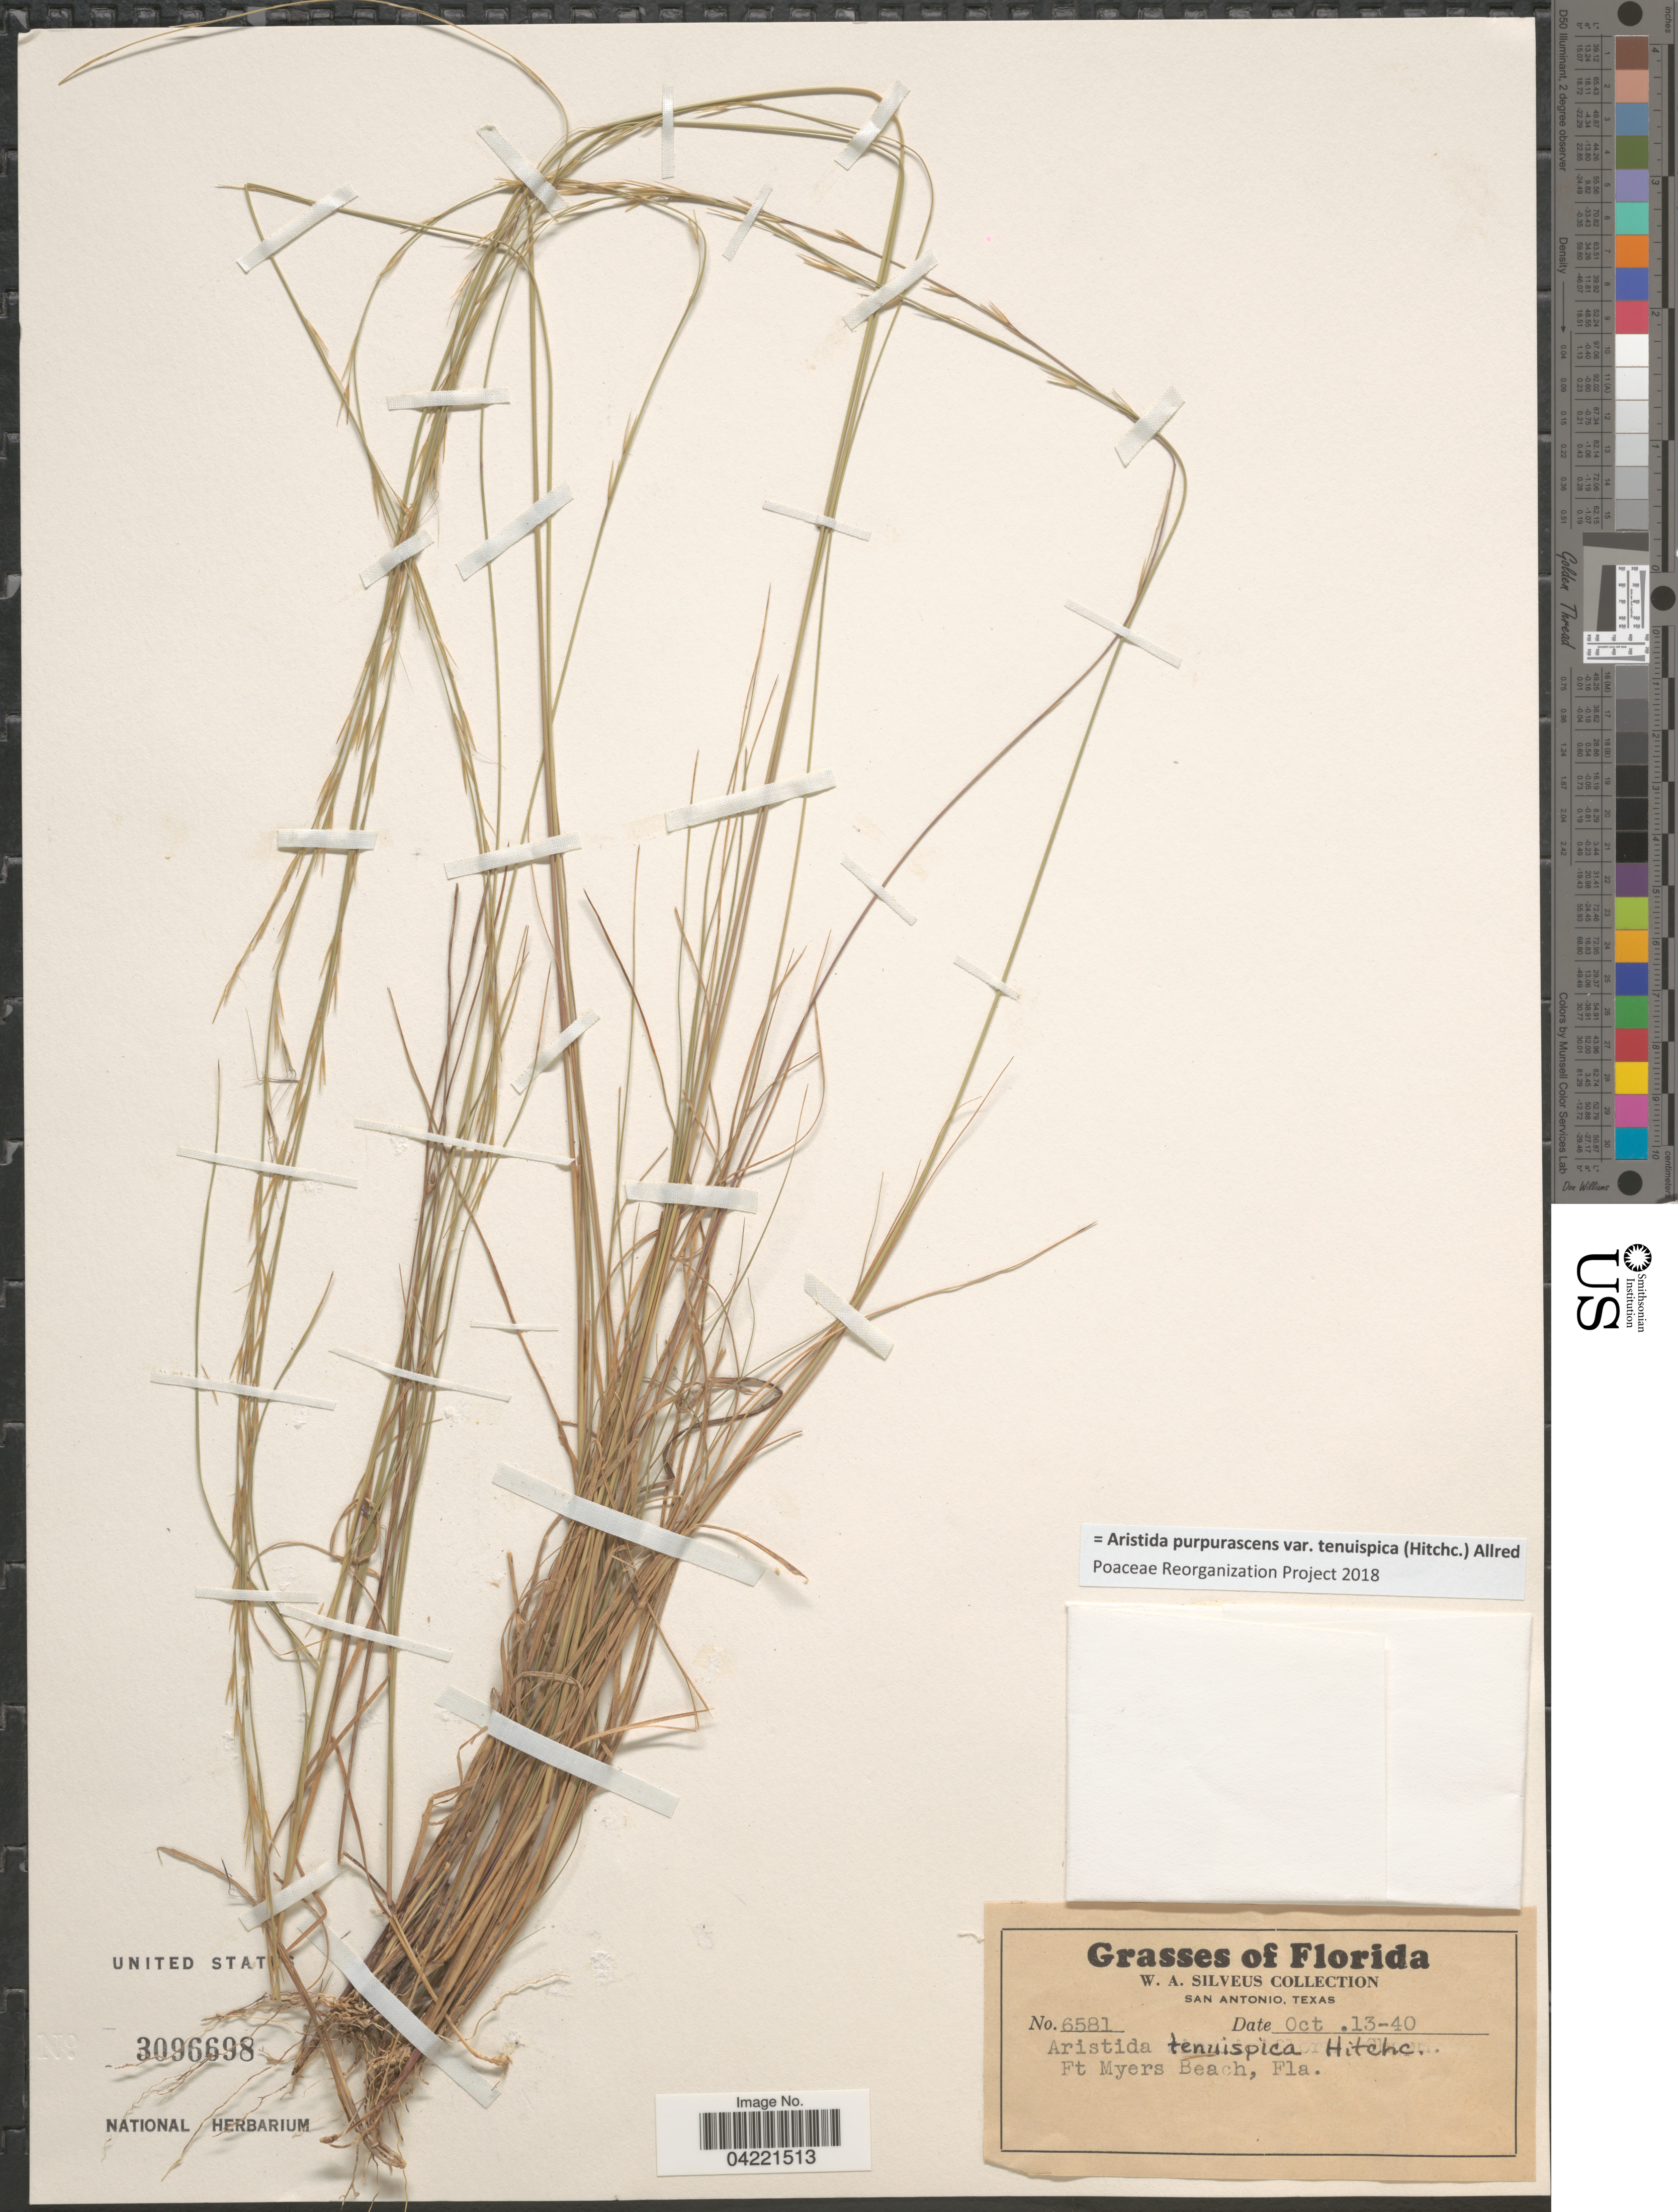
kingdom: Plantae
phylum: Tracheophyta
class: Liliopsida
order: Poales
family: Poaceae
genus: Aristida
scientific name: Aristida purpurascens var. tenuispica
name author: (Hitchc.) Allred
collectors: W. Silveus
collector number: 6581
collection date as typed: Transcribed d/m/y: 13/10/40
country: United States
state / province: Florida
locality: Ft Myers Beach.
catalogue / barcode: US 3096698